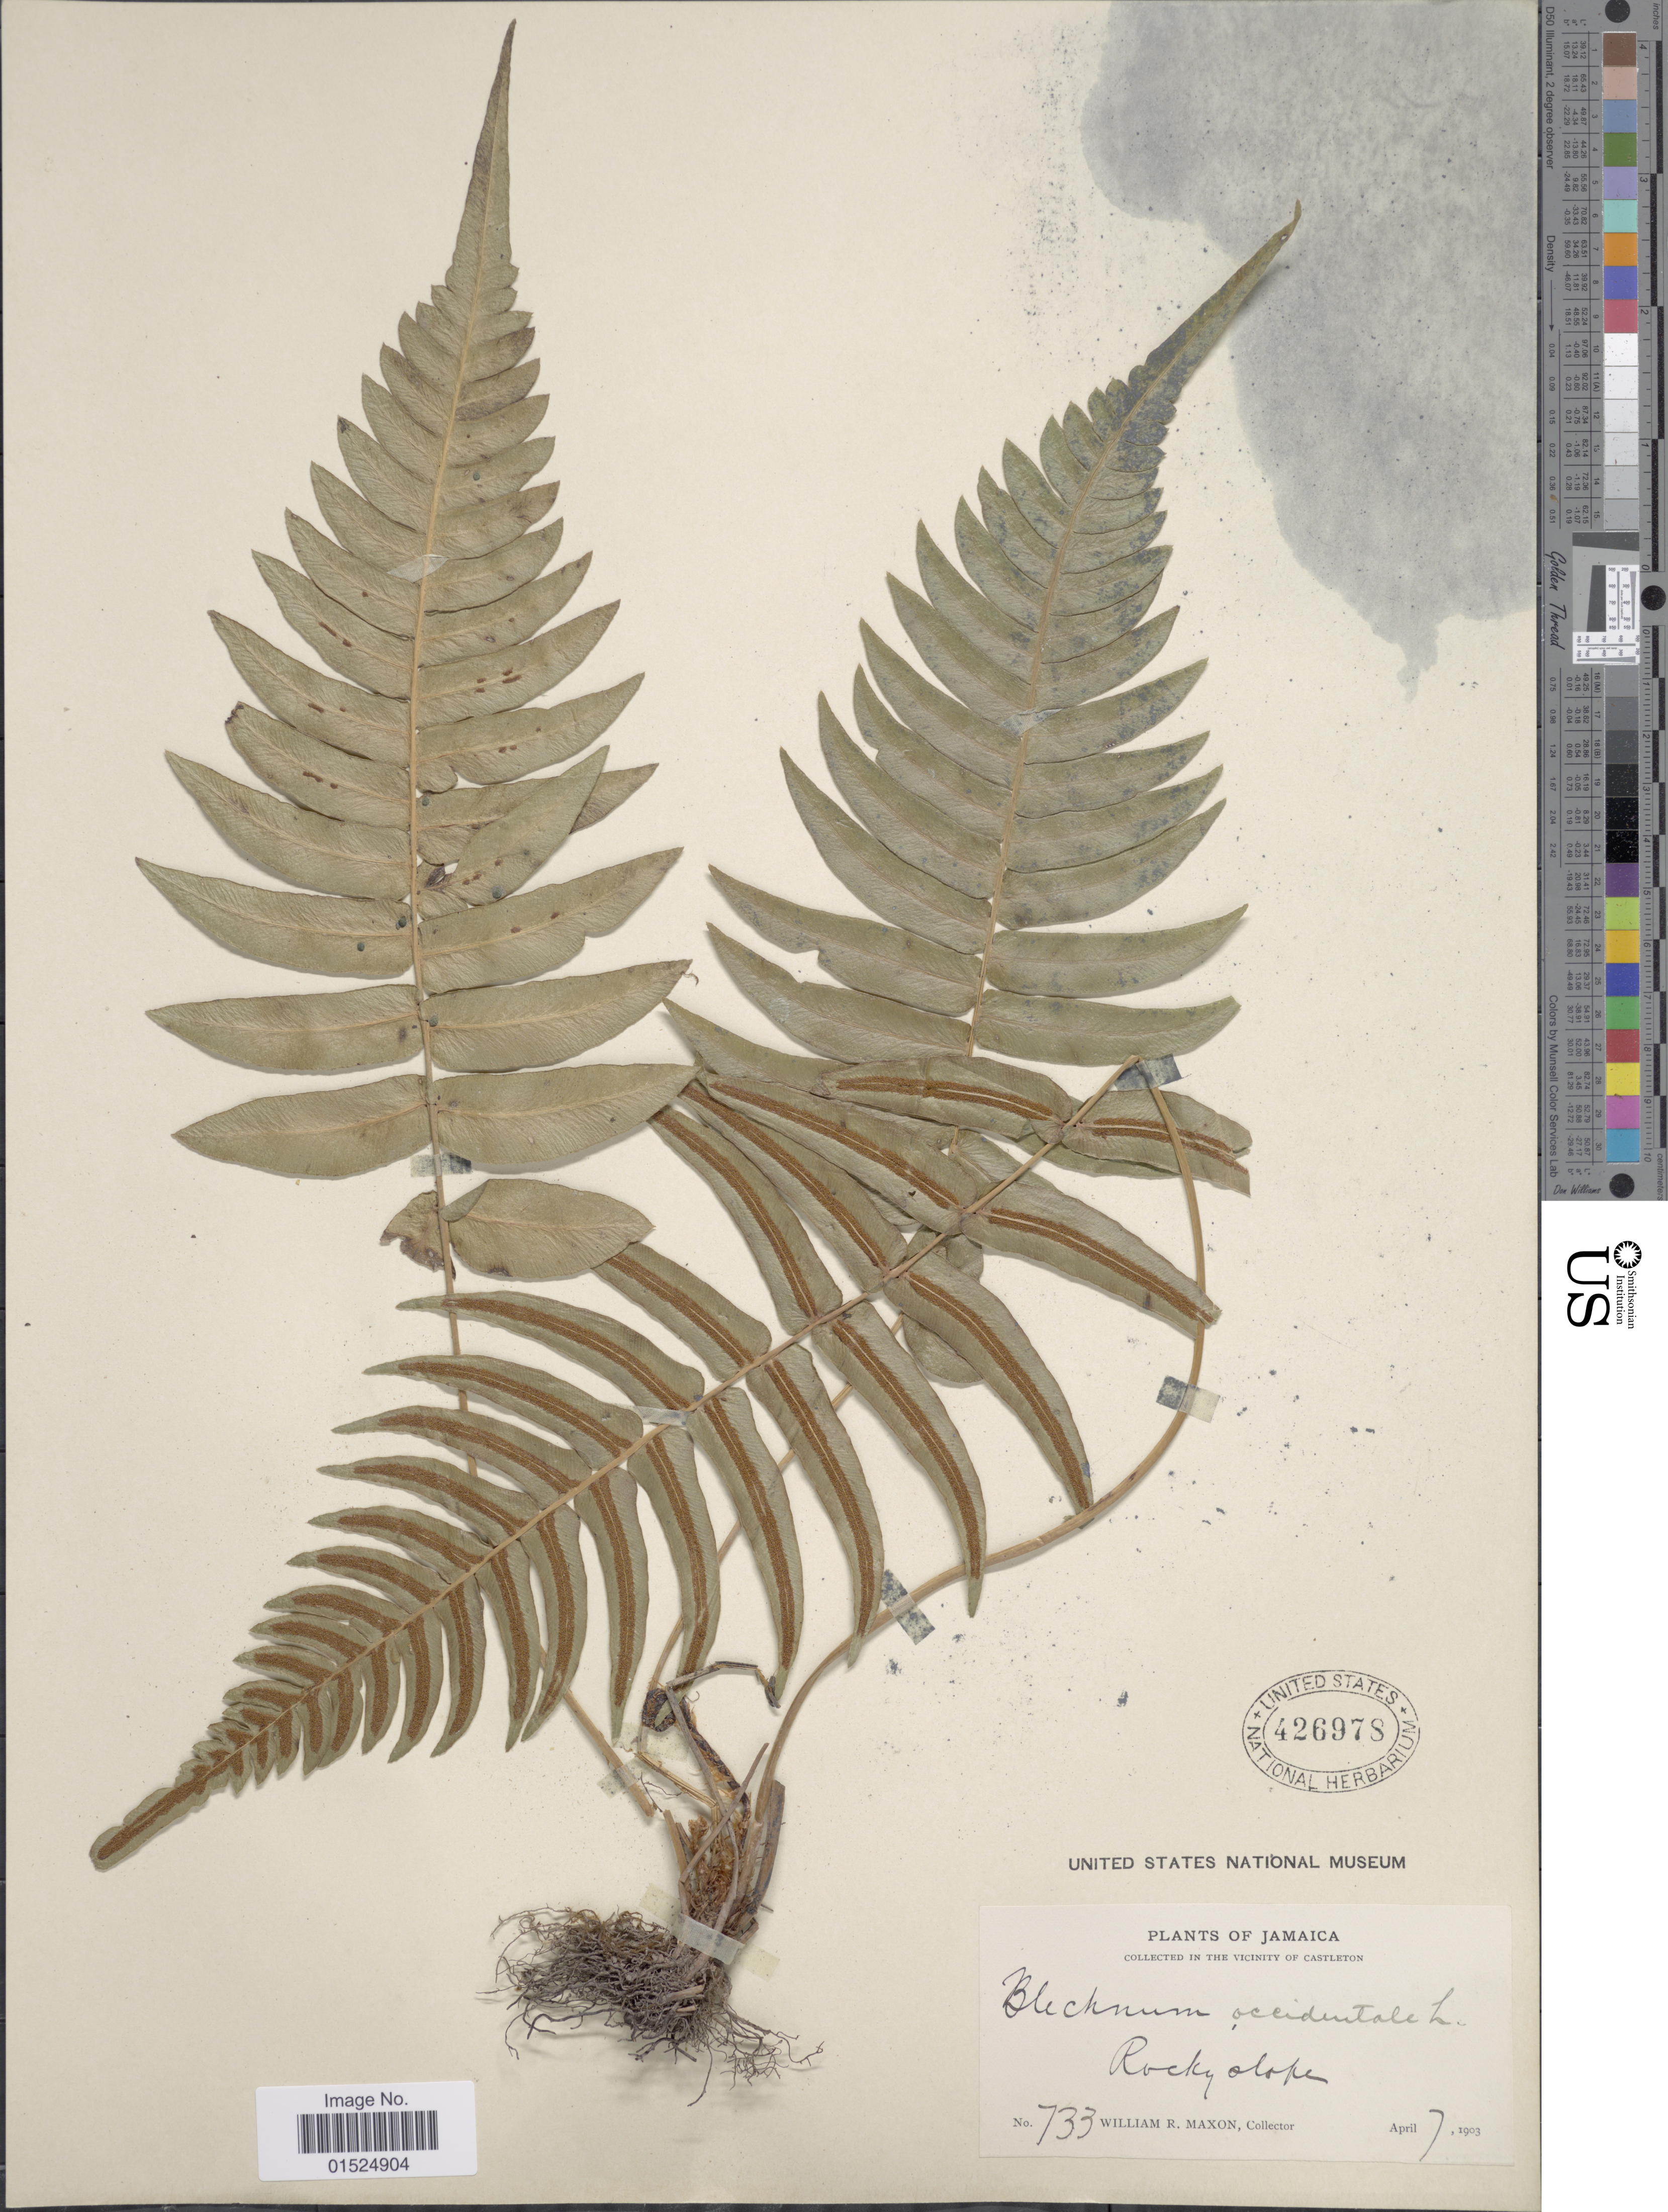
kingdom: Plantae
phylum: Tracheophyta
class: Polypodiopsida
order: Polypodiales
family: Blechnaceae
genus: Blechnum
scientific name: Blechnum occidentale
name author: L.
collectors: W. R. Maxon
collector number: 733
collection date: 1903-04-07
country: Jamaica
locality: In the vicinity of Castleton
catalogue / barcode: US 426978